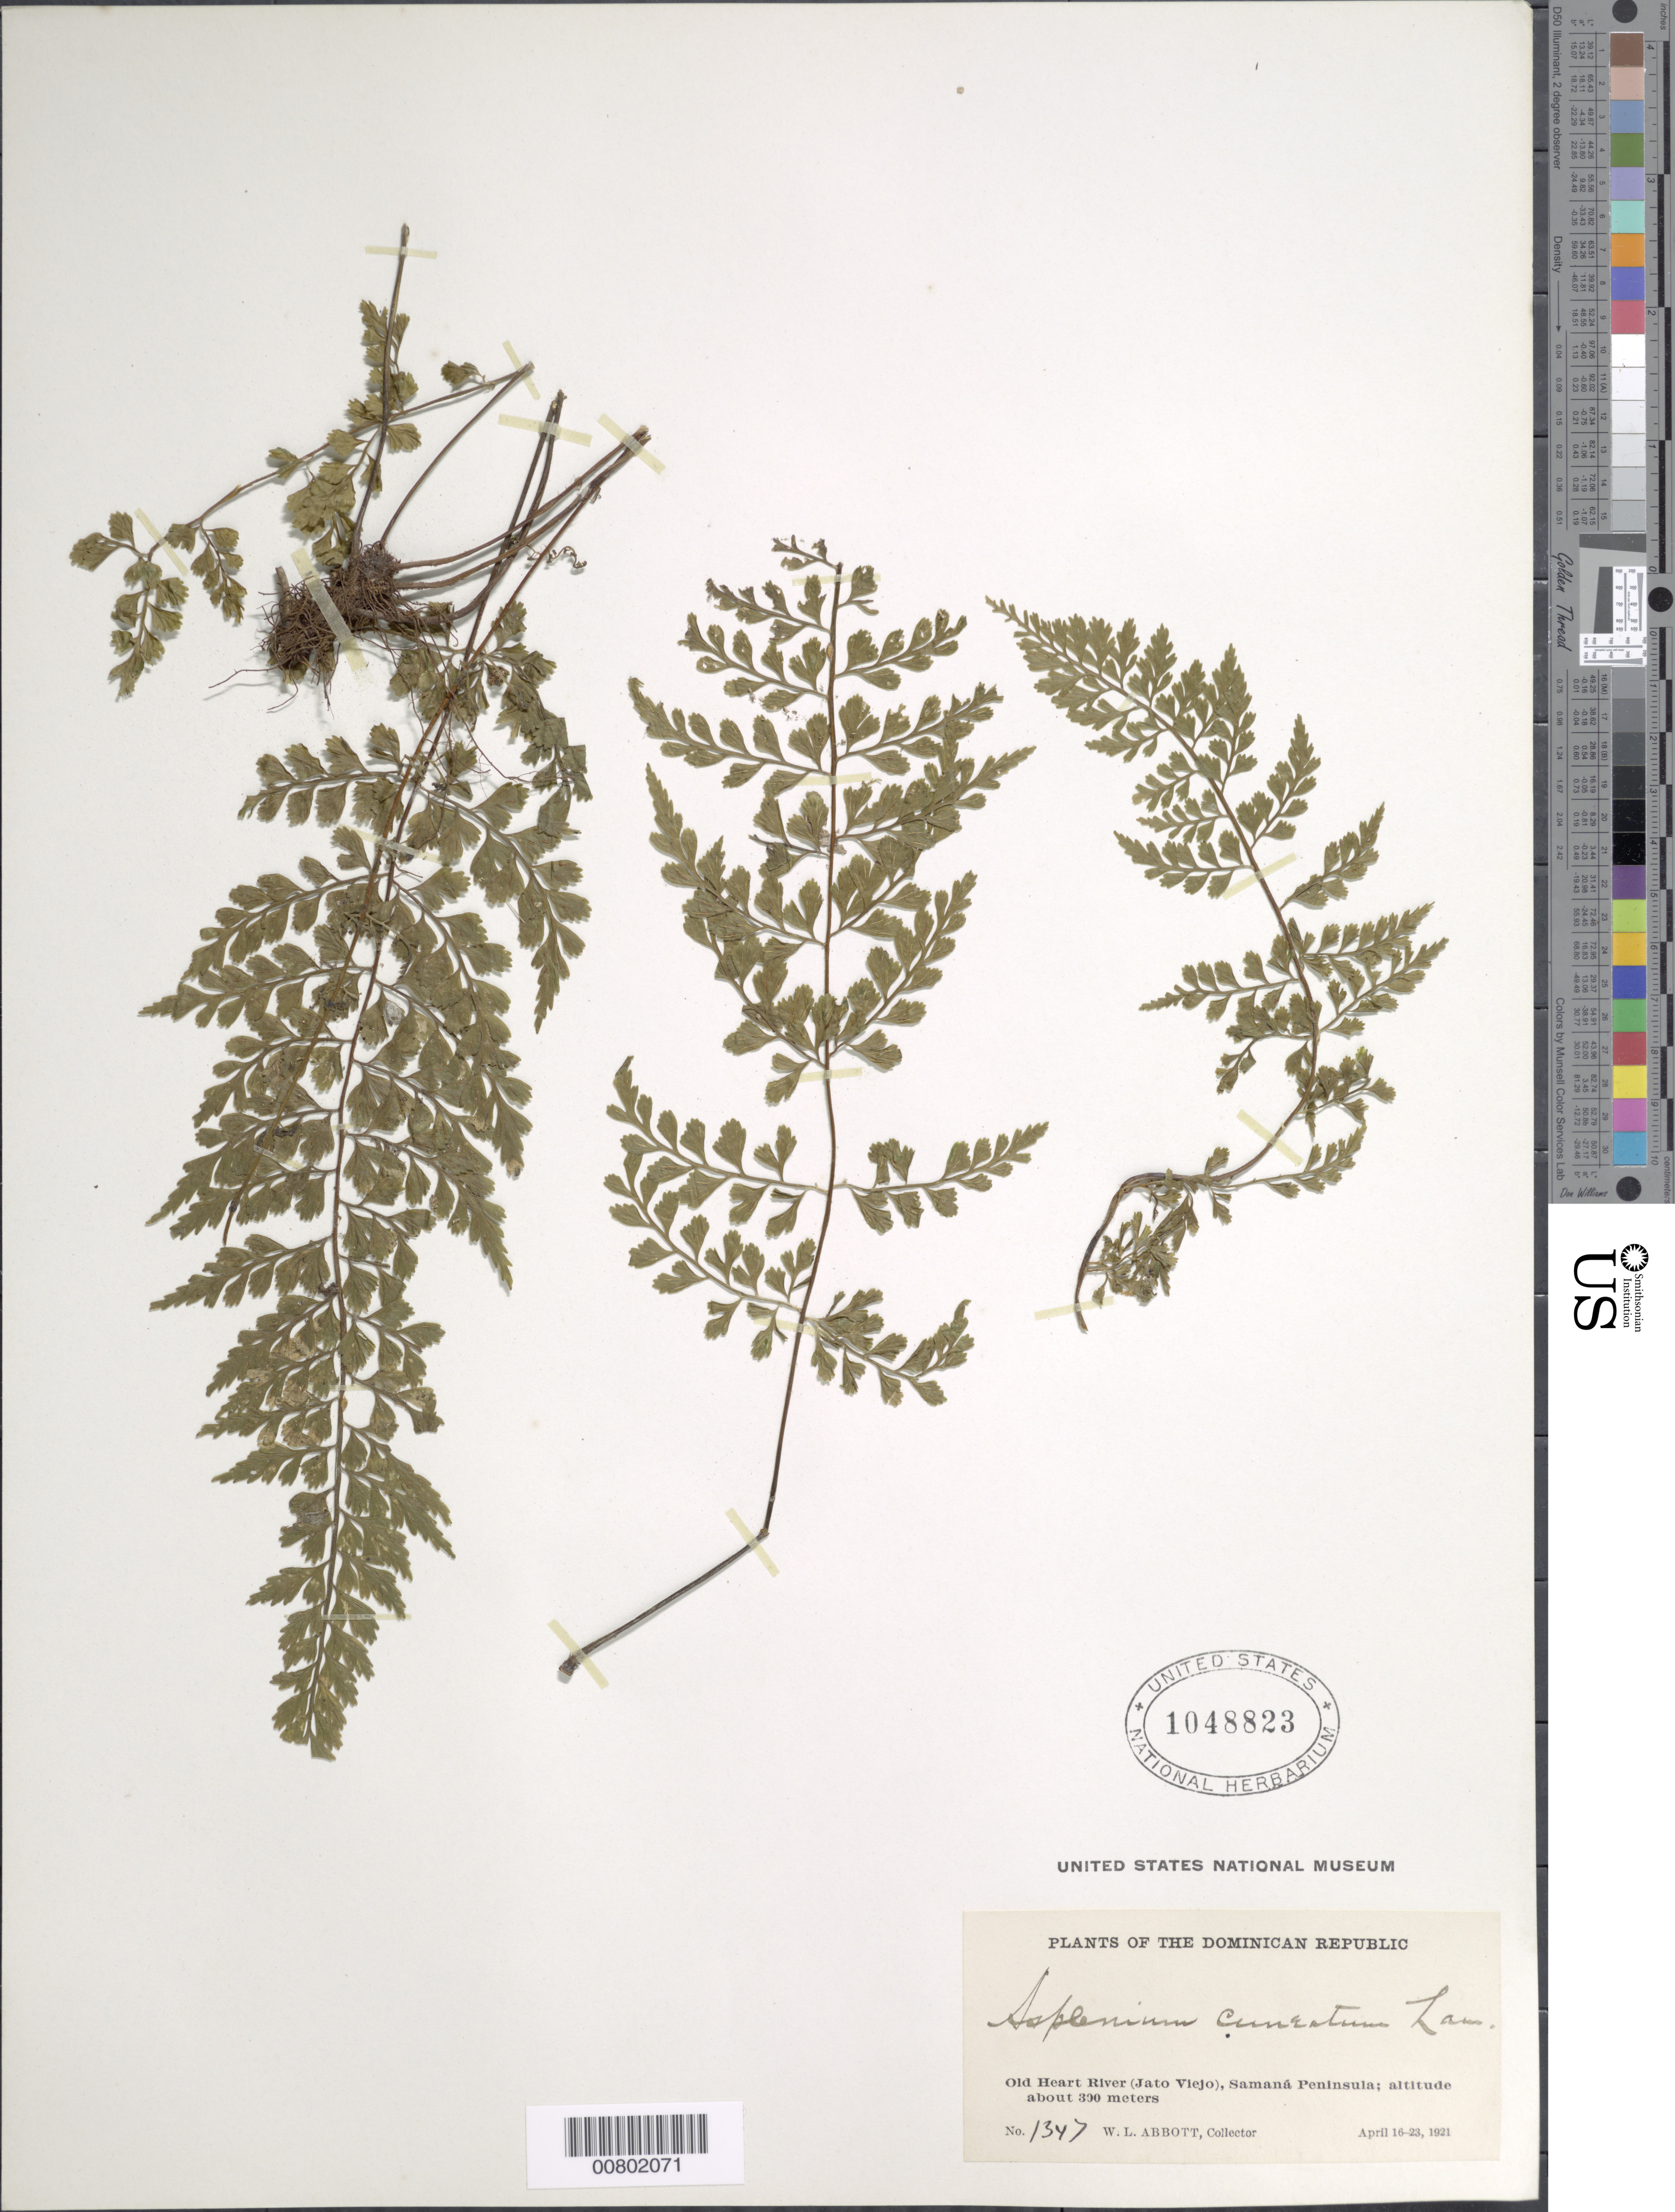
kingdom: Plantae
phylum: Tracheophyta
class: Polypodiopsida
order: Polypodiales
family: Aspleniaceae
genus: Asplenium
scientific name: Asplenium cuneatum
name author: Lam.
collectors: W. L. Abbott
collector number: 1347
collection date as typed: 16 Apr 1921 to 23 Apr 1921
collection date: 1921-04-16/1921-04-23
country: Dominican Republic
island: Hispaniola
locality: Samaná Peninsula, Old Heart River (Jato Viejo)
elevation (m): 300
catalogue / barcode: US 1048823